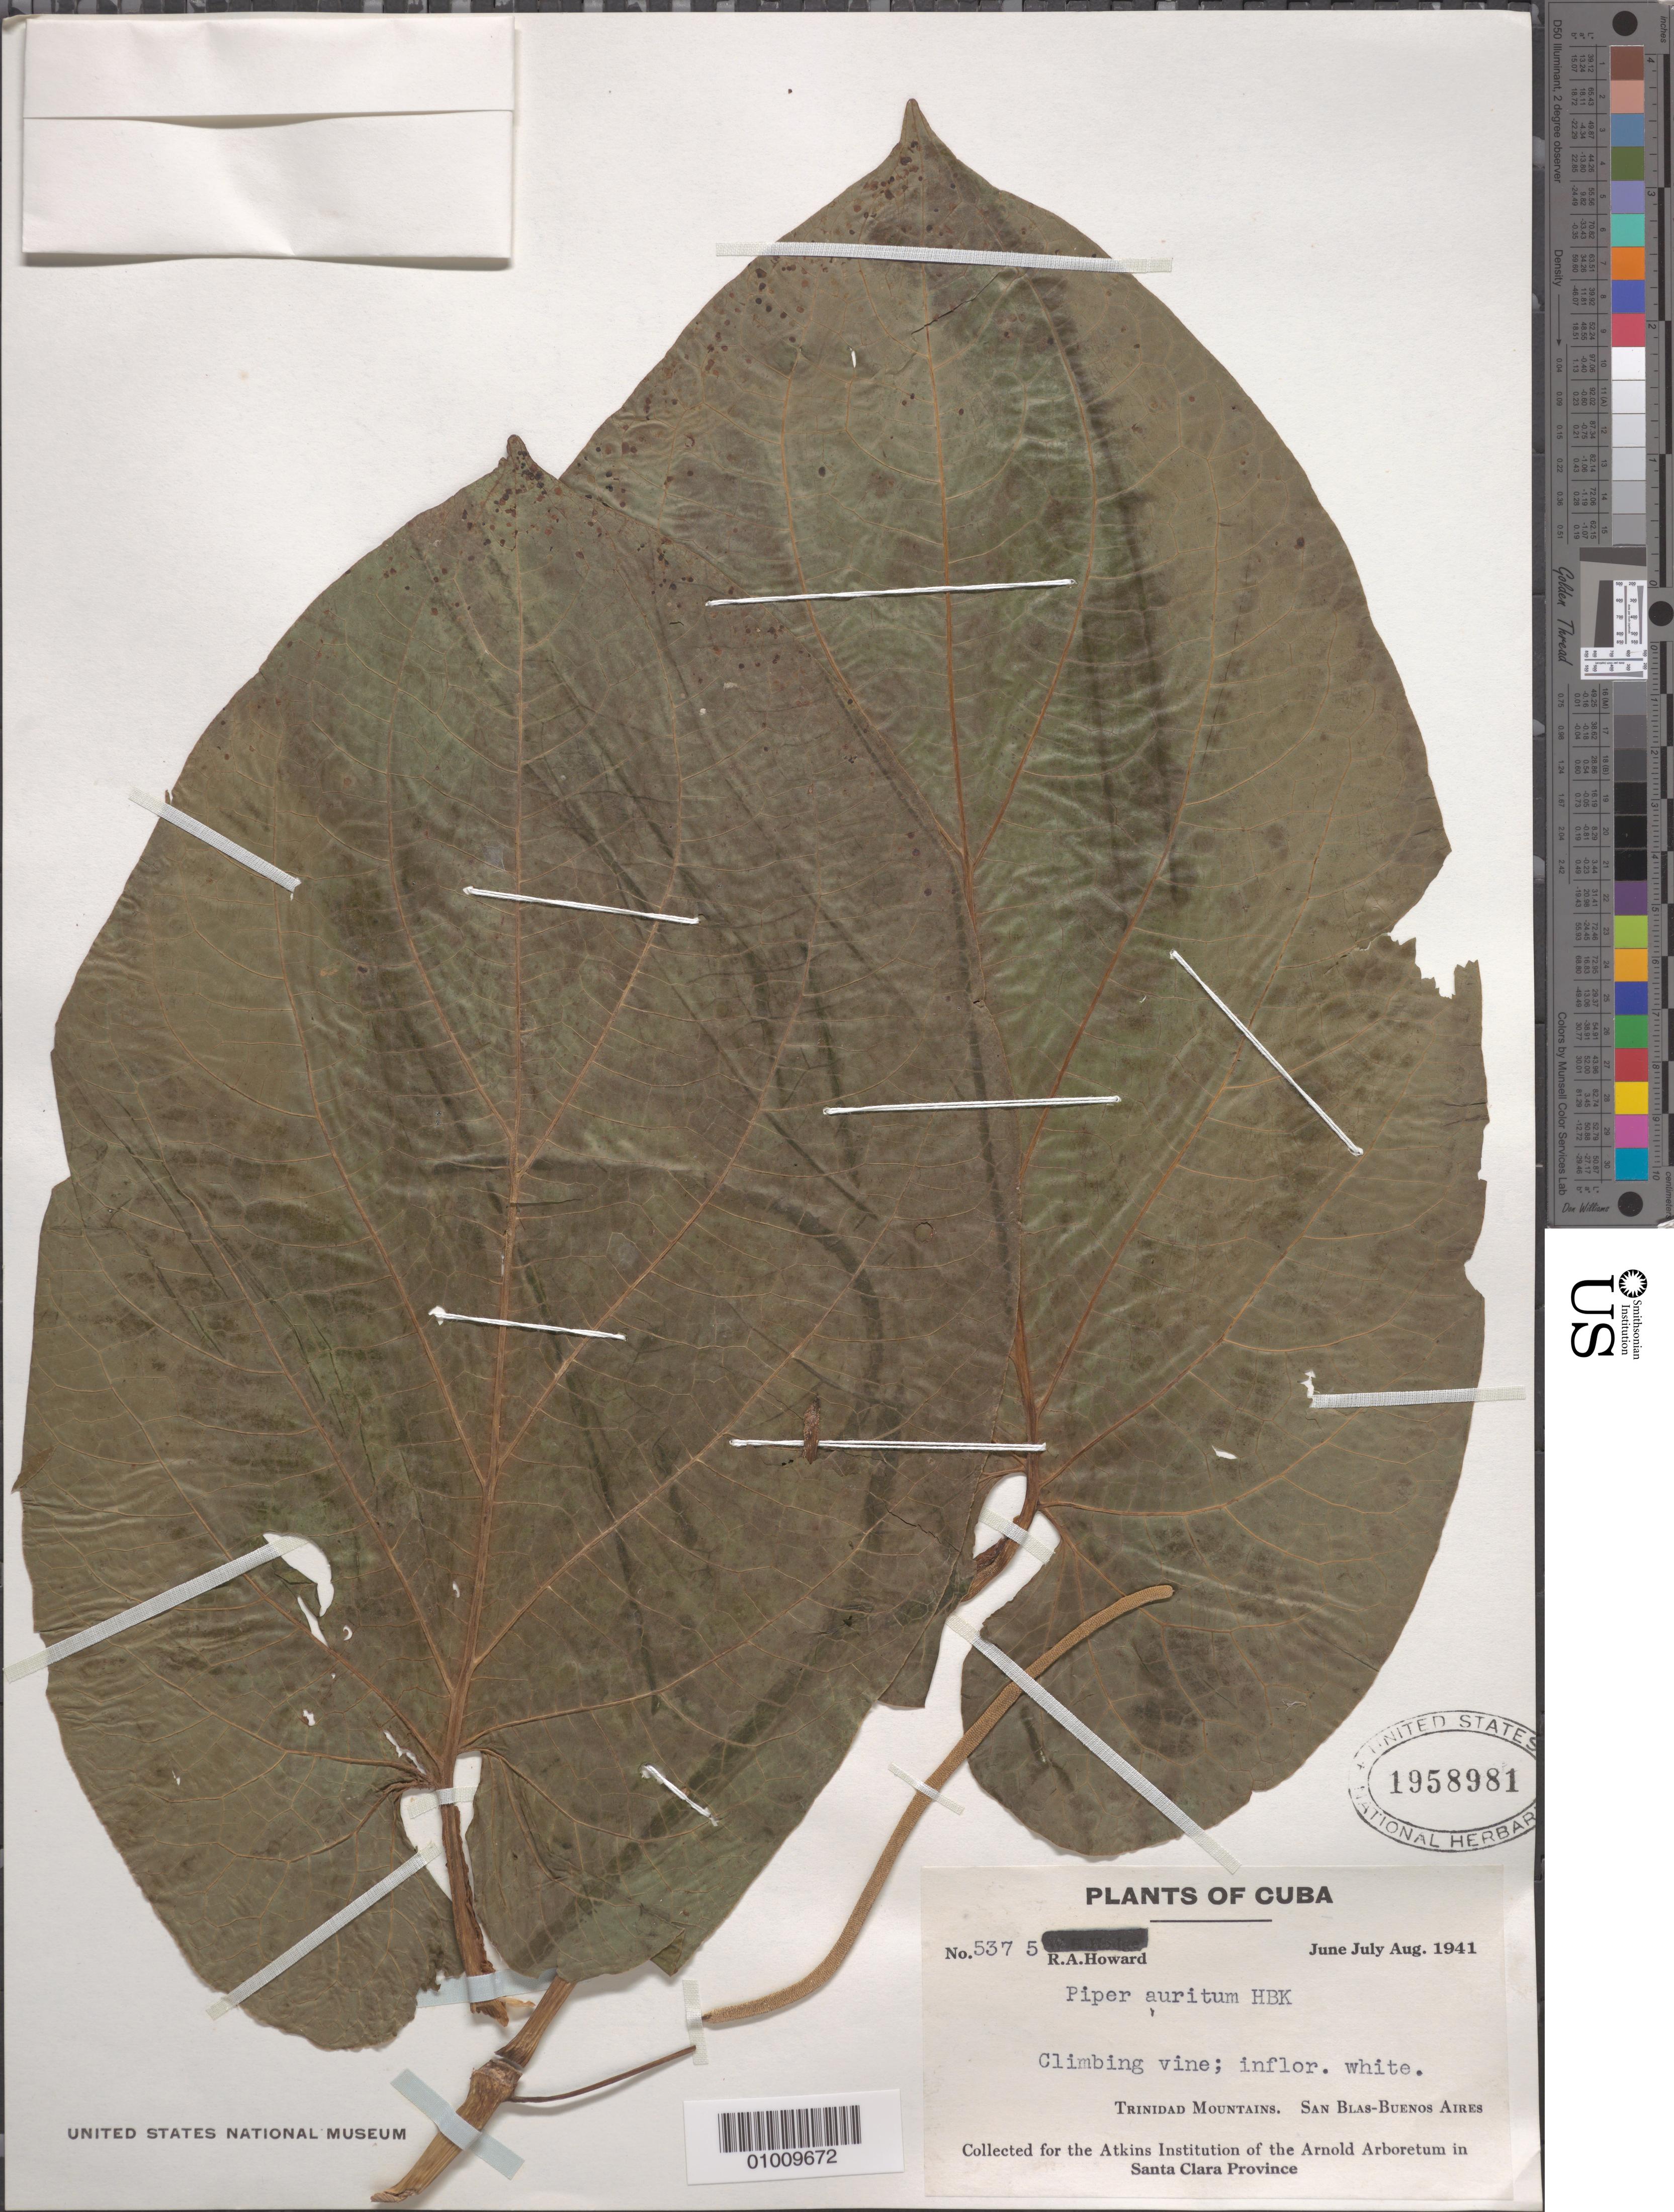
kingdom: Plantae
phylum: Tracheophyta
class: Magnoliopsida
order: Piperales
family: Piperaceae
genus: Piper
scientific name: Piper auritum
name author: Kunth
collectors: R. A. Howard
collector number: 5375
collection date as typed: Jun 1941 to Aug 1941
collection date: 1941-06/1941-08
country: Cuba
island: Cuba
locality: Trinidad Mts San Blas-Buenos Aires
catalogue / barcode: US 1958981